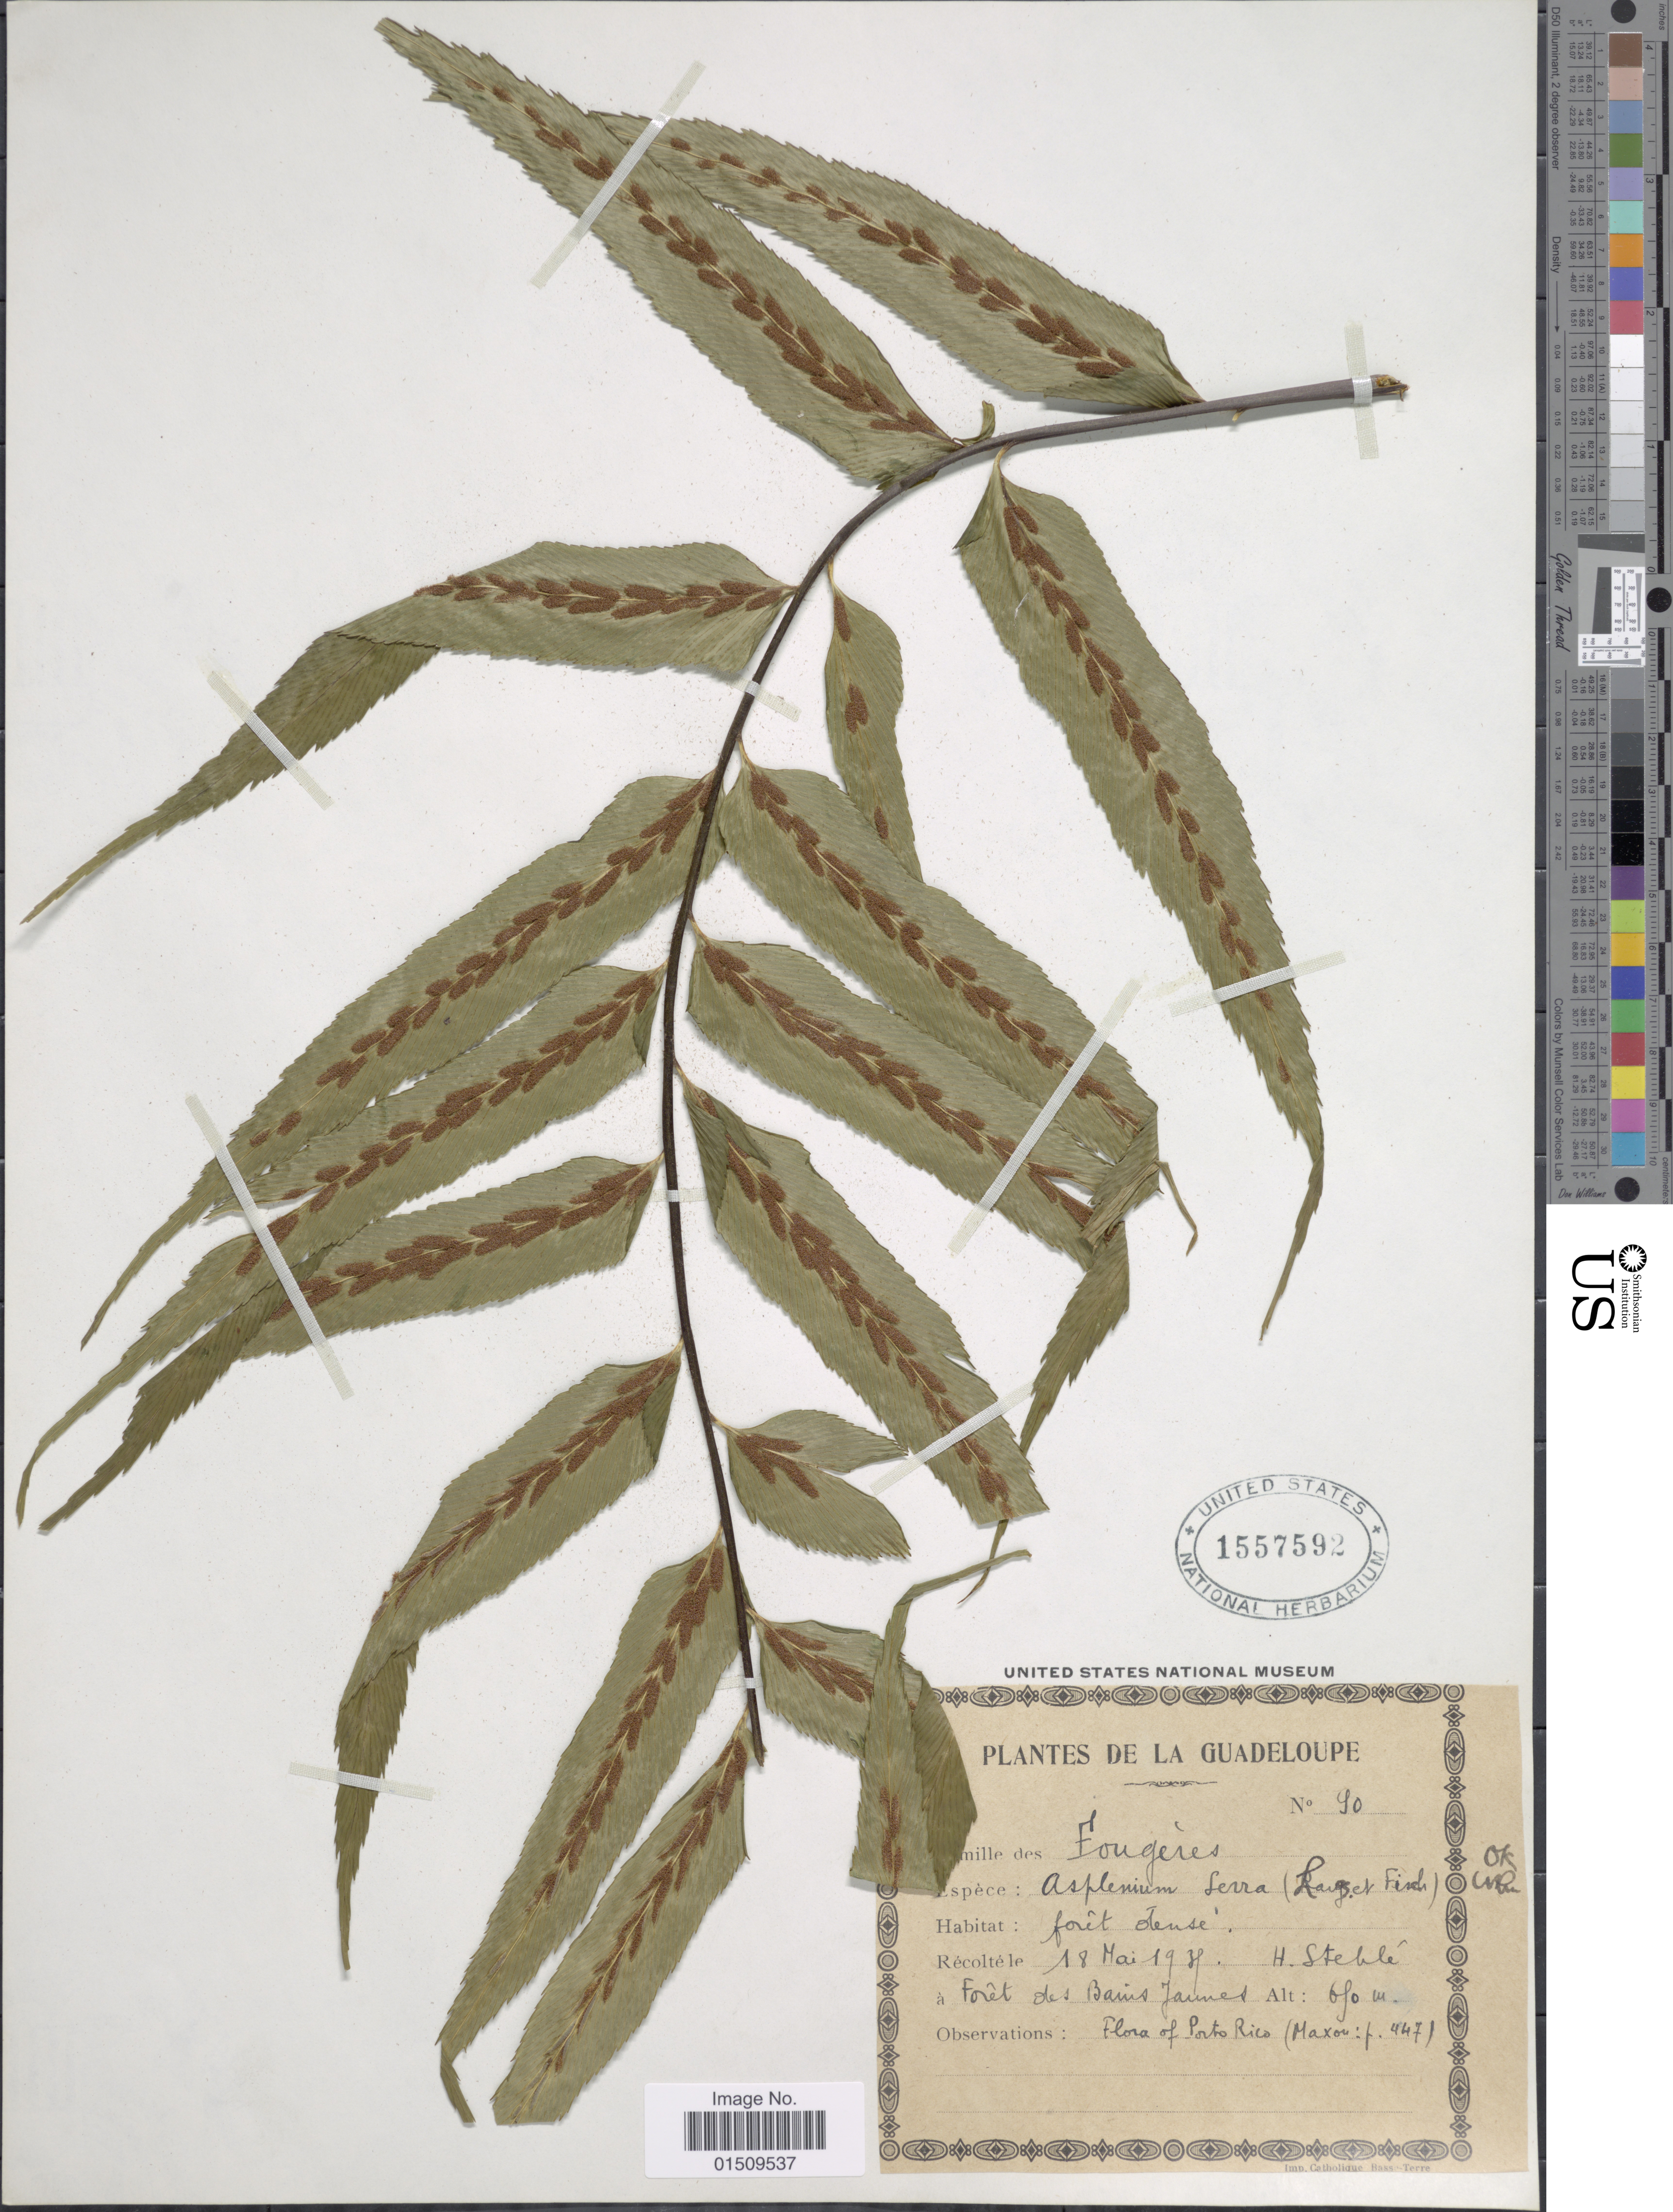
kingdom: Plantae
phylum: Tracheophyta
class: Polypodiopsida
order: Polypodiales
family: Aspleniaceae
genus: Asplenium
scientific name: Asplenium serra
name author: Langsd. & Fisch.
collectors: H. Stehlé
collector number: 90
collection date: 1935-05-18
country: Guadeloupe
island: Leeward Is.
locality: Forêt des Bains Jaunes.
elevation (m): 650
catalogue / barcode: US 1557592